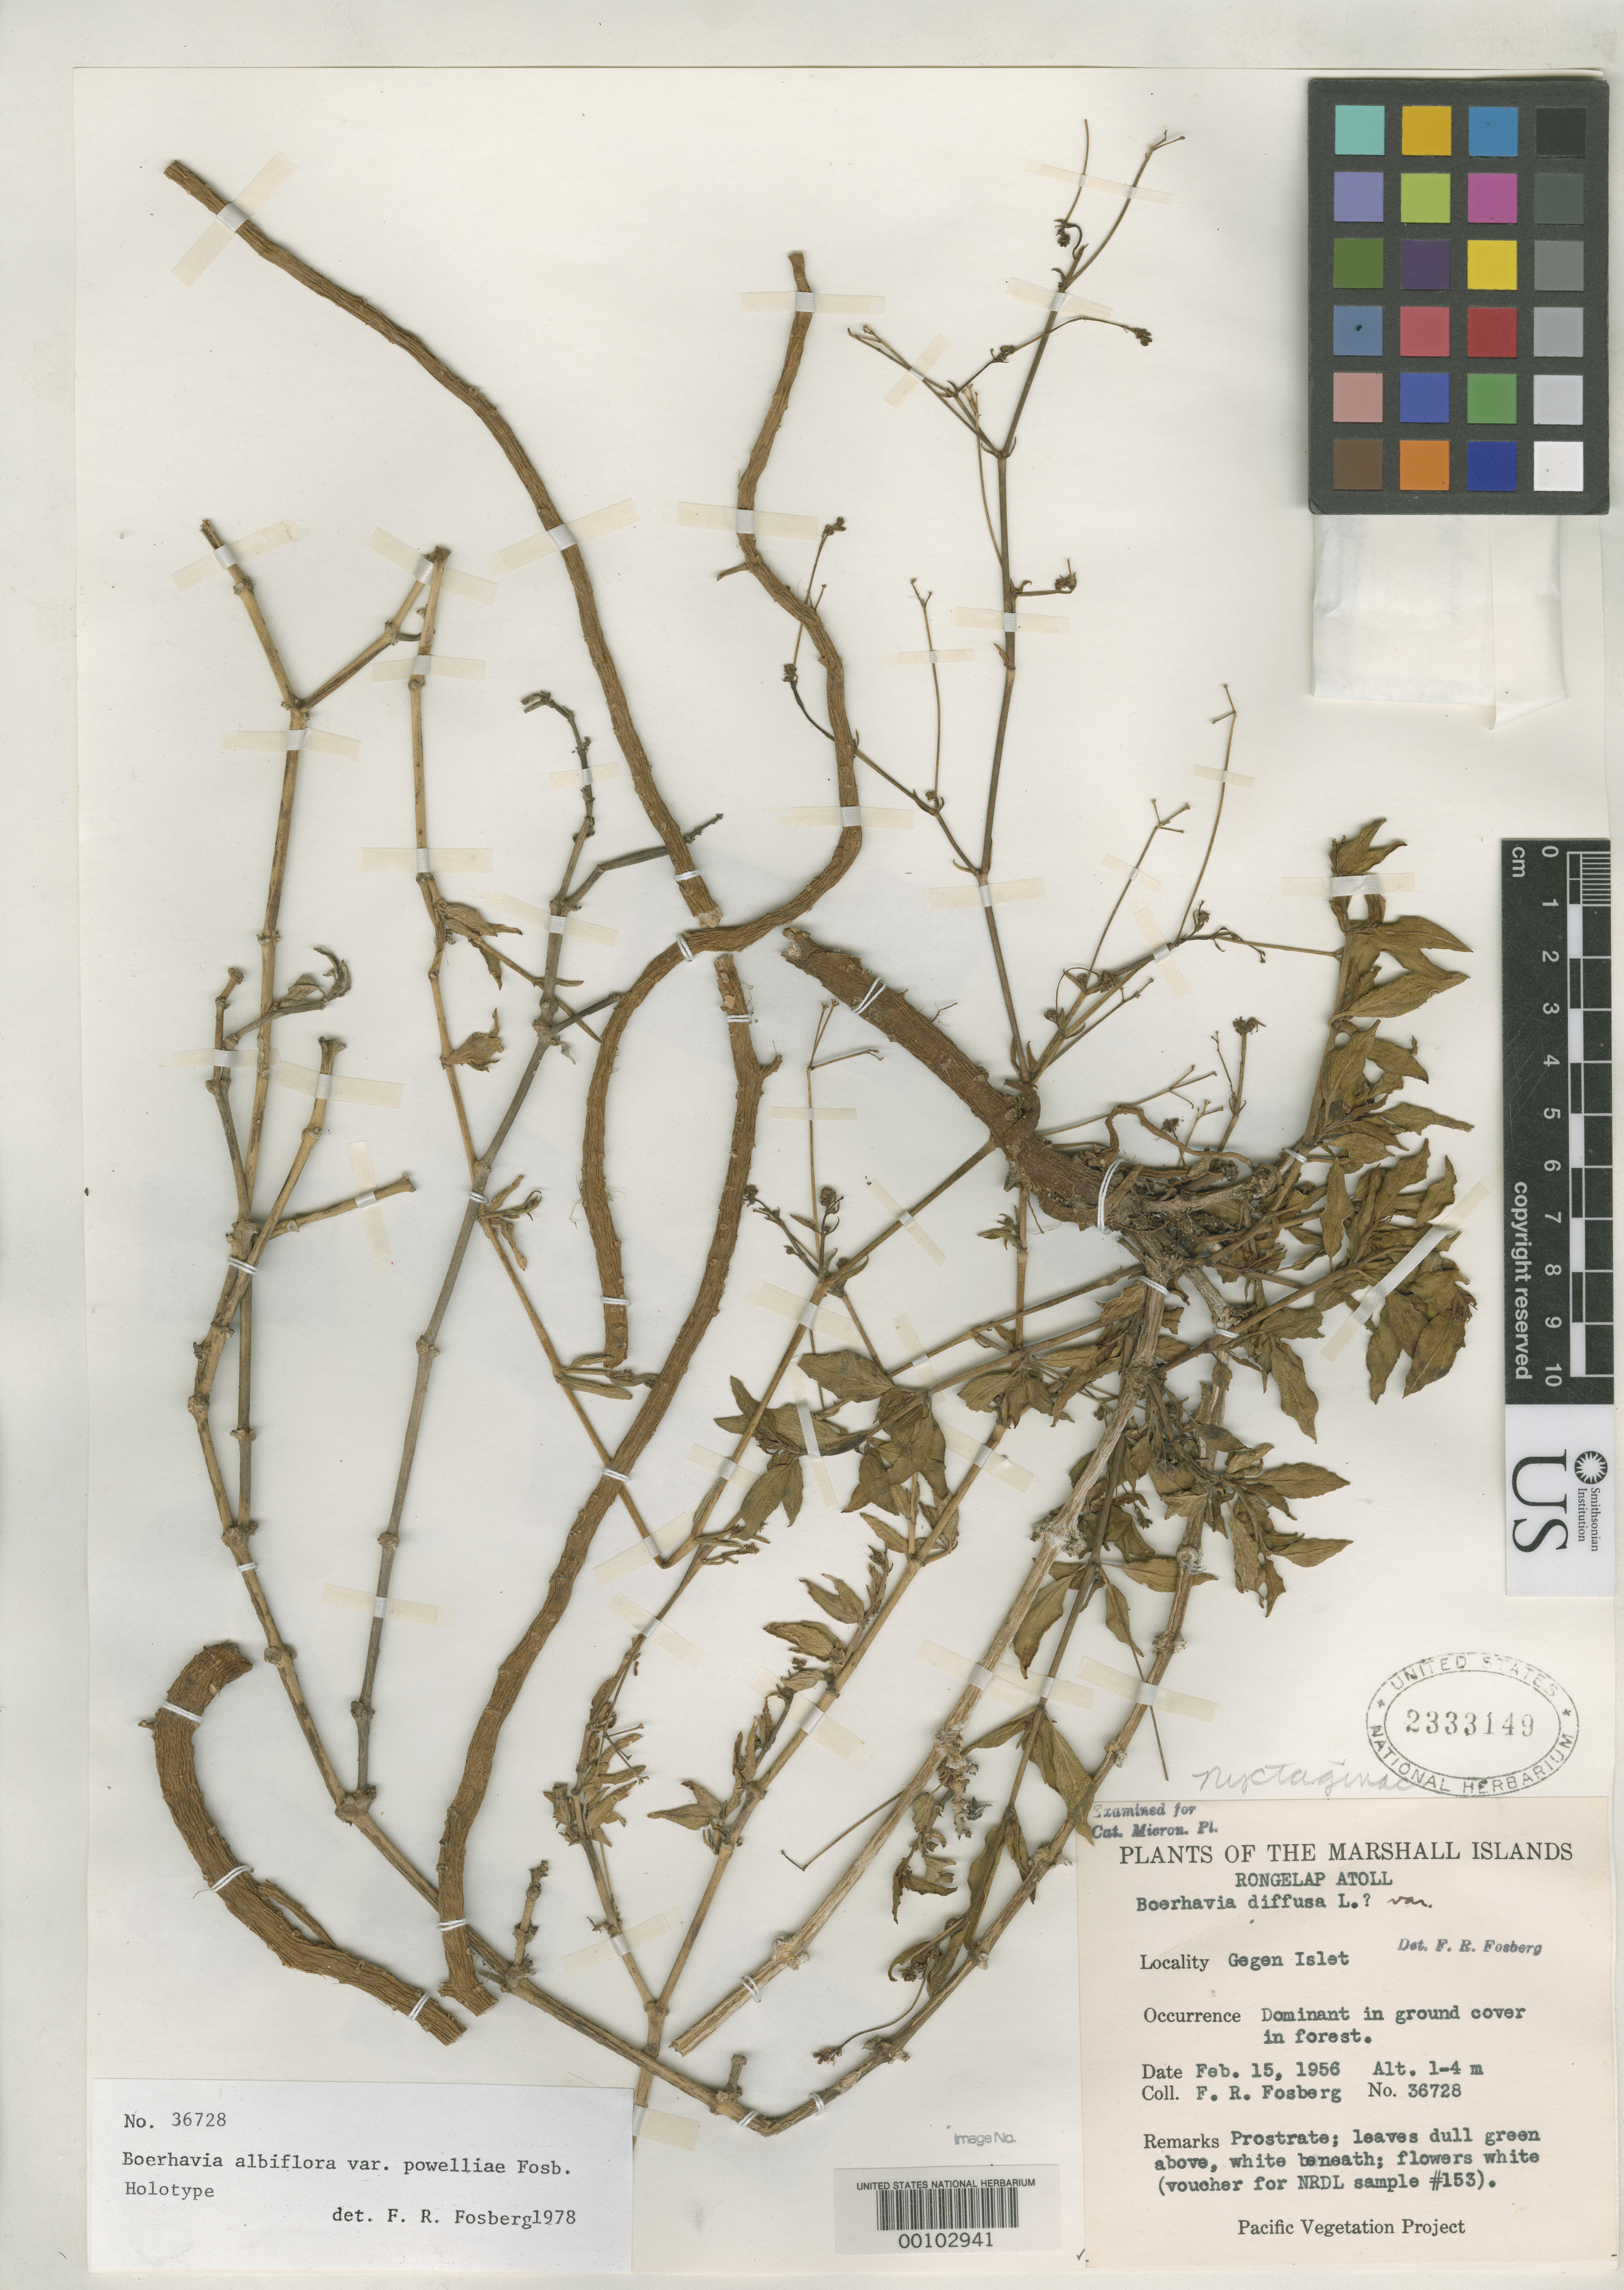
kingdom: Plantae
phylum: Tracheophyta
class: Magnoliopsida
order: Caryophyllales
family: Nyctaginaceae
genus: Boerhavia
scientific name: Boerhavia albiflora var. powelliae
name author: Fosberg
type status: Holotype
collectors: F. R. Fosberg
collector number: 36728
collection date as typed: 15 Feb 1956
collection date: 1956-02-15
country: Marshall Islands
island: Rongelap Atoll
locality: Gegen Islet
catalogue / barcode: US 2333149